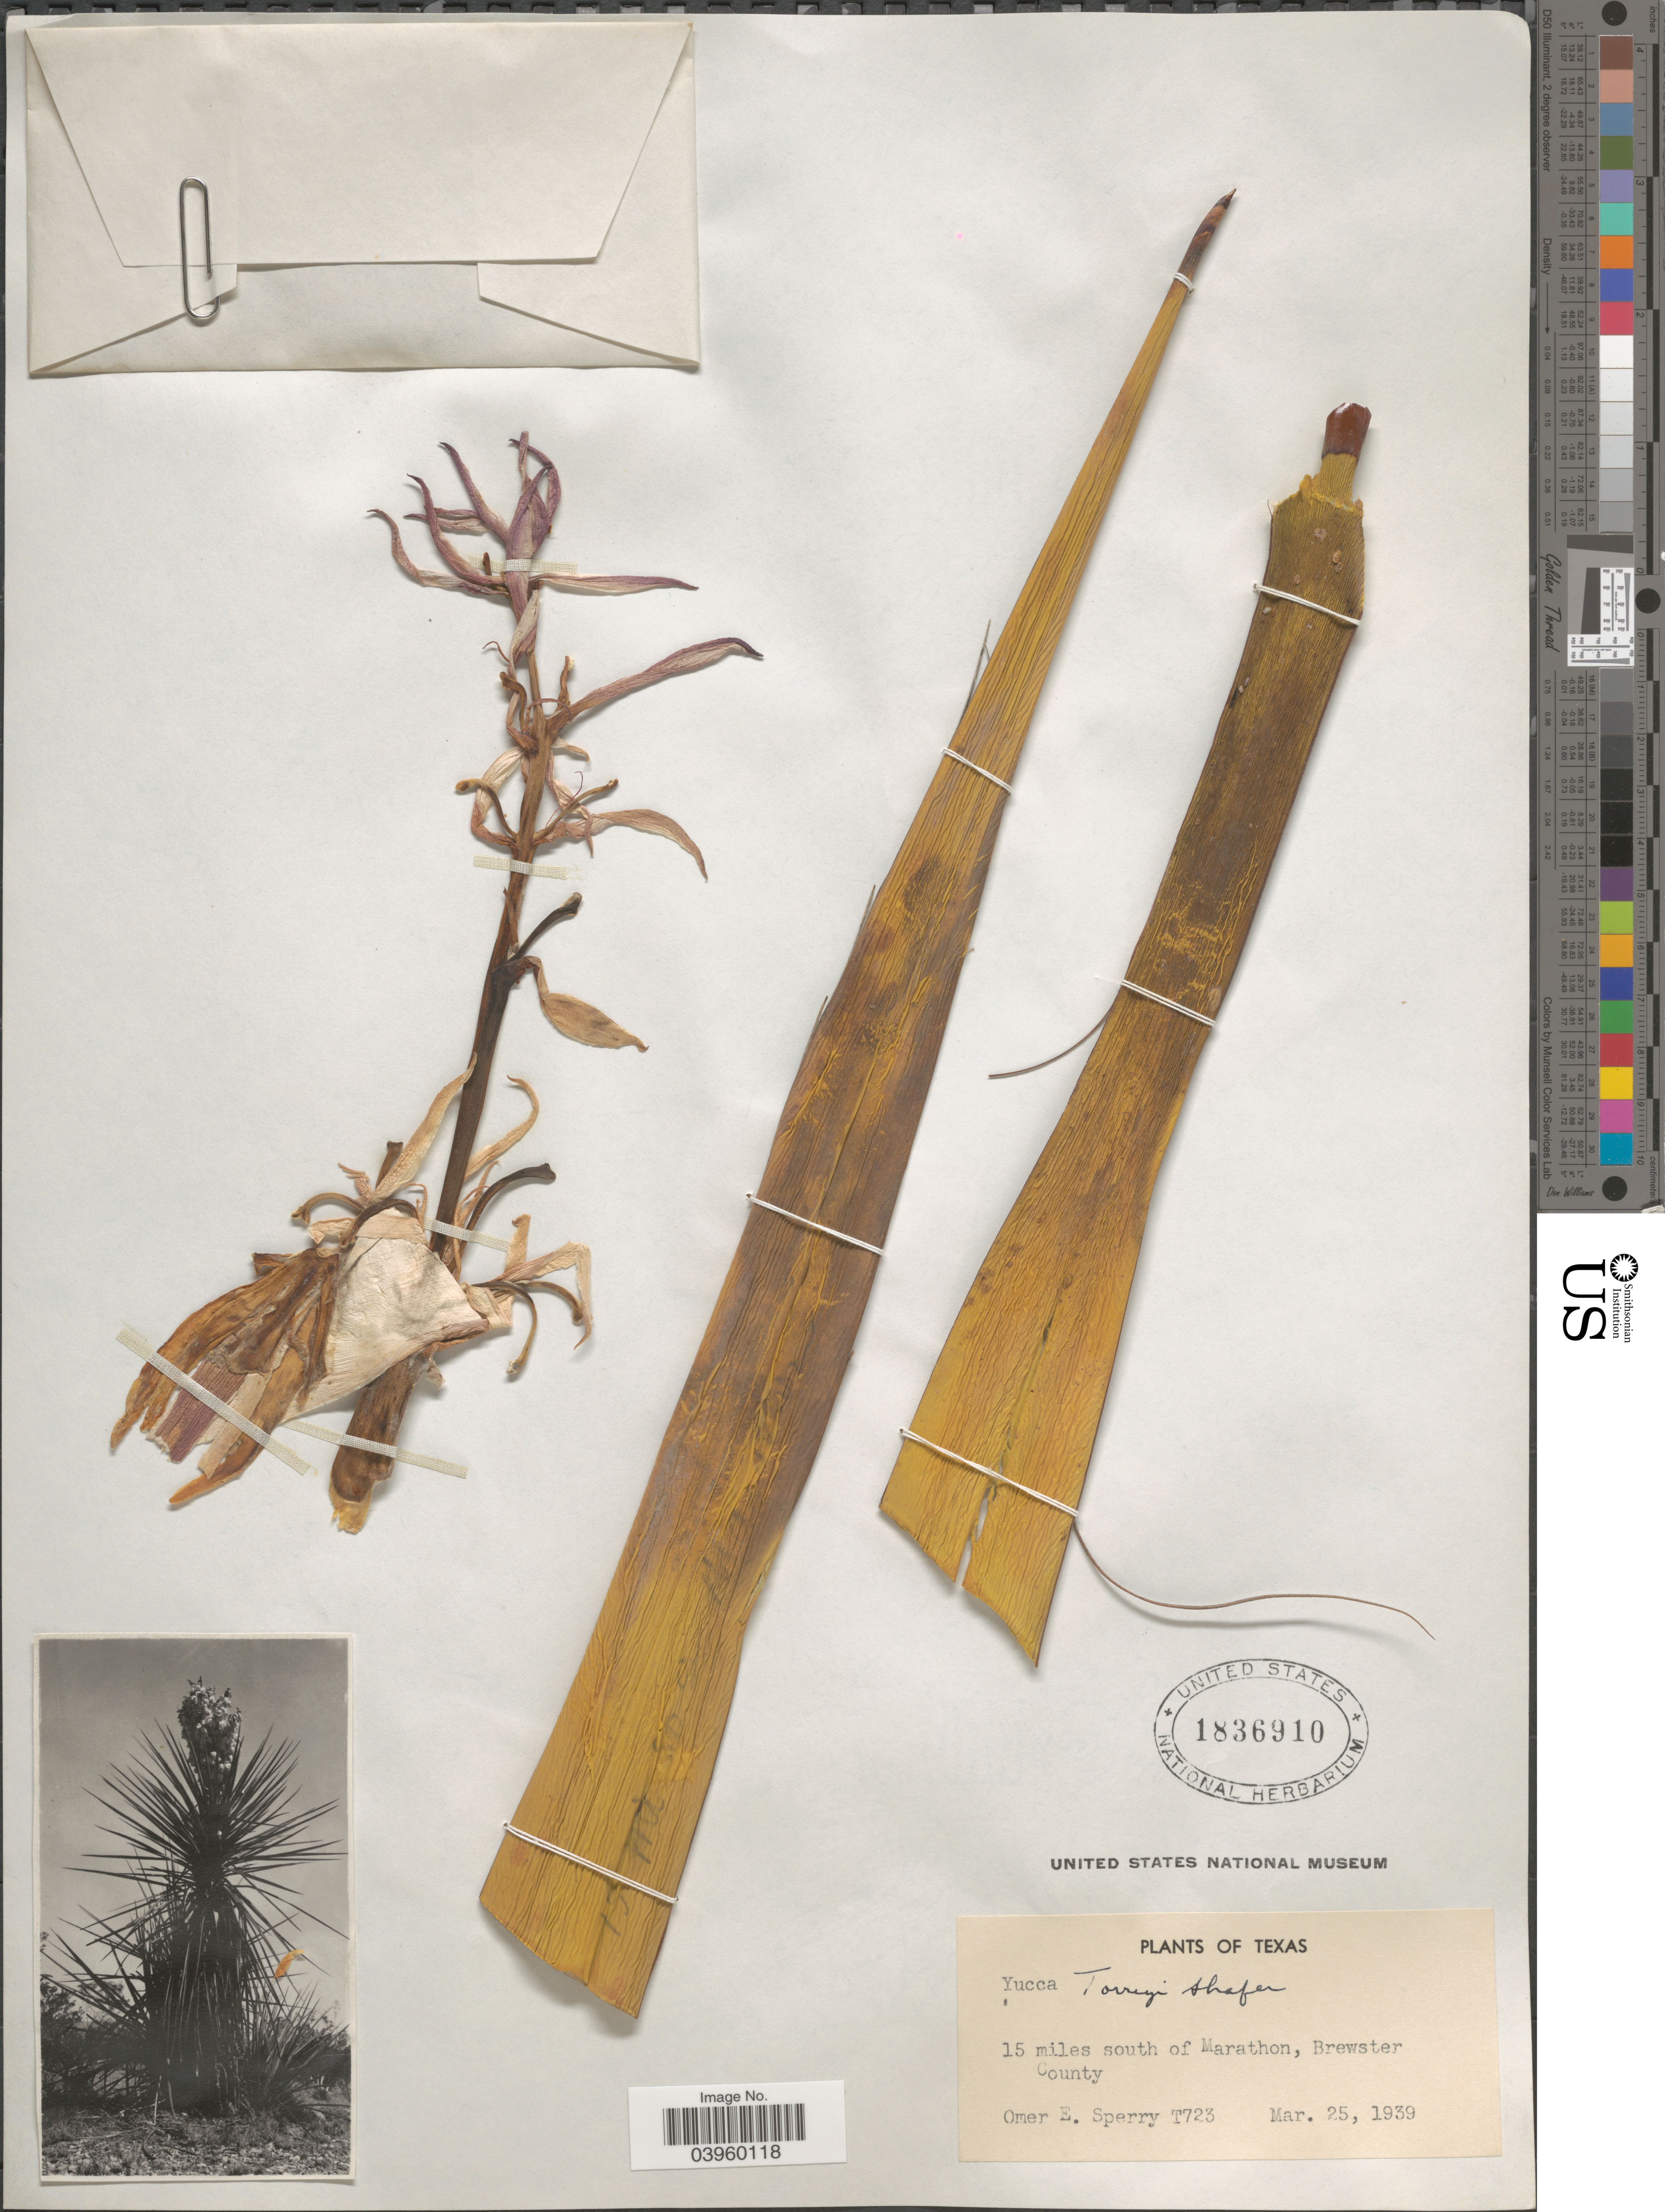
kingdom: Plantae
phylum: Tracheophyta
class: Liliopsida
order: Asparagales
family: Asparagaceae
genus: Yucca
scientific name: Yucca torreyi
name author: Shafer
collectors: O. E. Sperry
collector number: T723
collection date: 1939-03-25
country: United States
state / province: Texas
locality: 15 miles south of Marathon, Brewster County.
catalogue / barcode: US 1836910